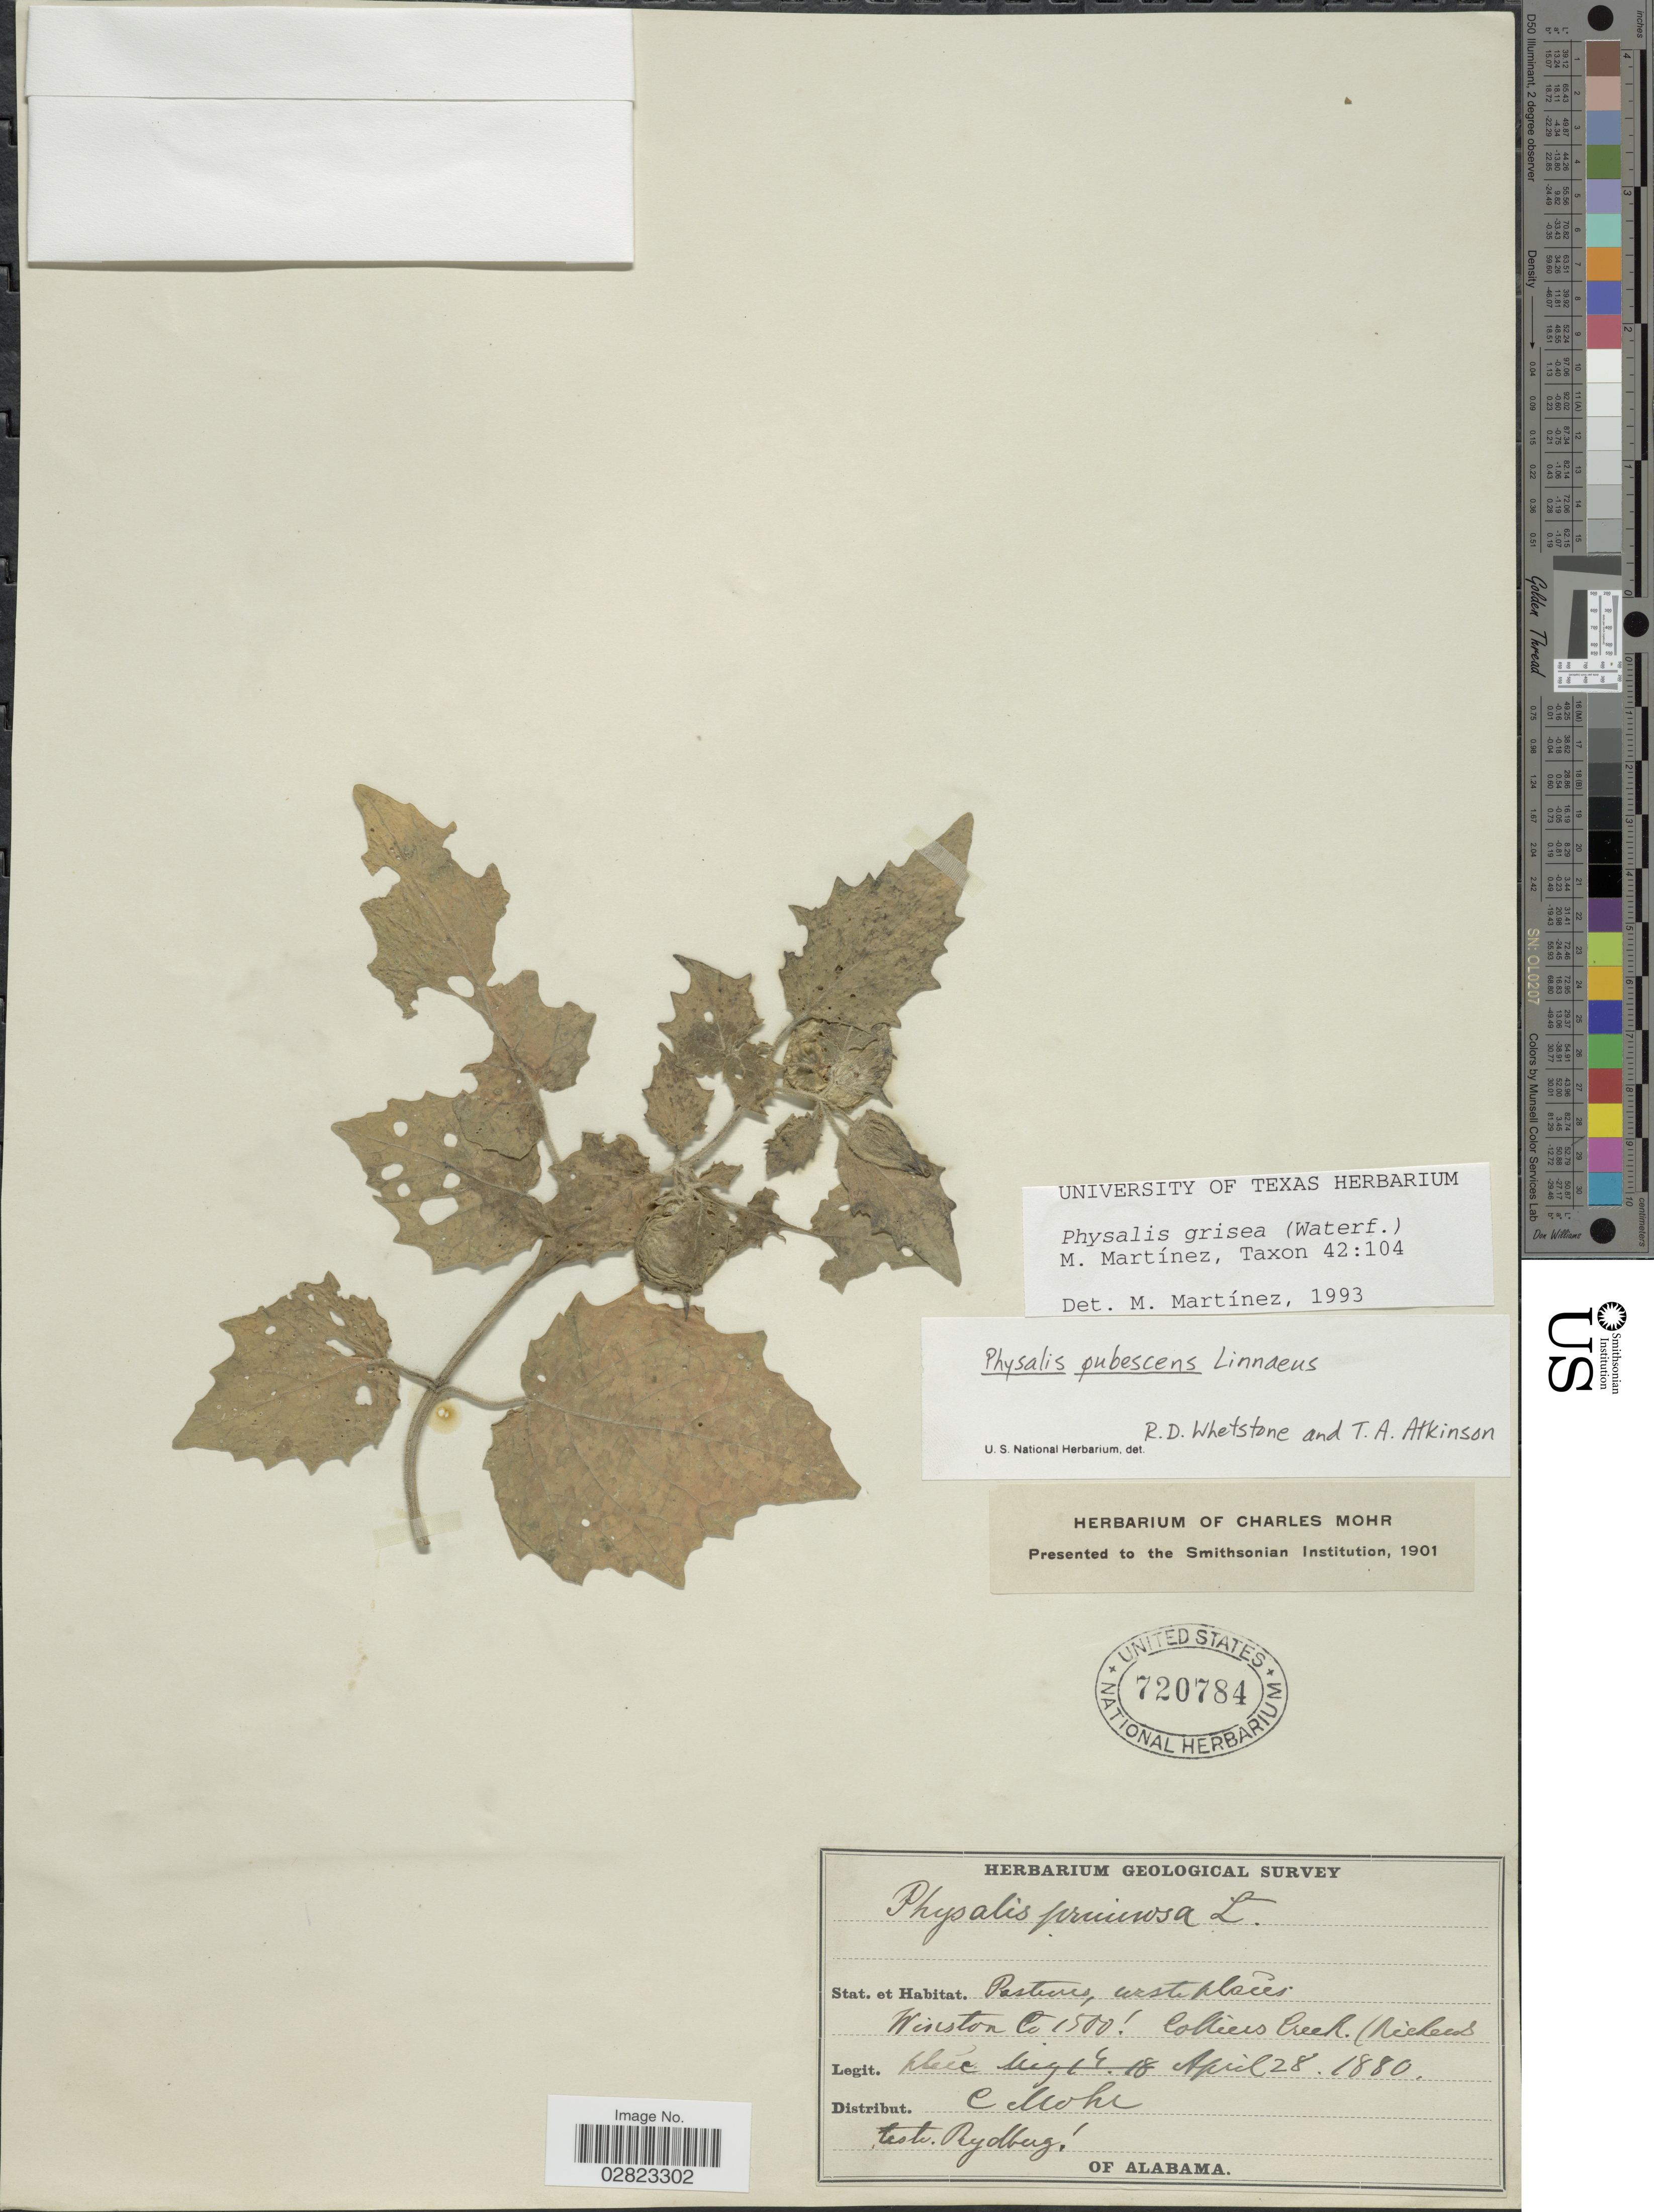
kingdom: Plantae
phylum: Tracheophyta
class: Magnoliopsida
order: Solanales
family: Solanaceae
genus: Physalis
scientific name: Physalis grisea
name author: (Waterf.) M. Martinez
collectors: Mohr, C. T. (herbarium)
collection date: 1880-04-28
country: United States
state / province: Alabama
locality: Winston Co. Colliers Creek.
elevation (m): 457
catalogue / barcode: US 7210784